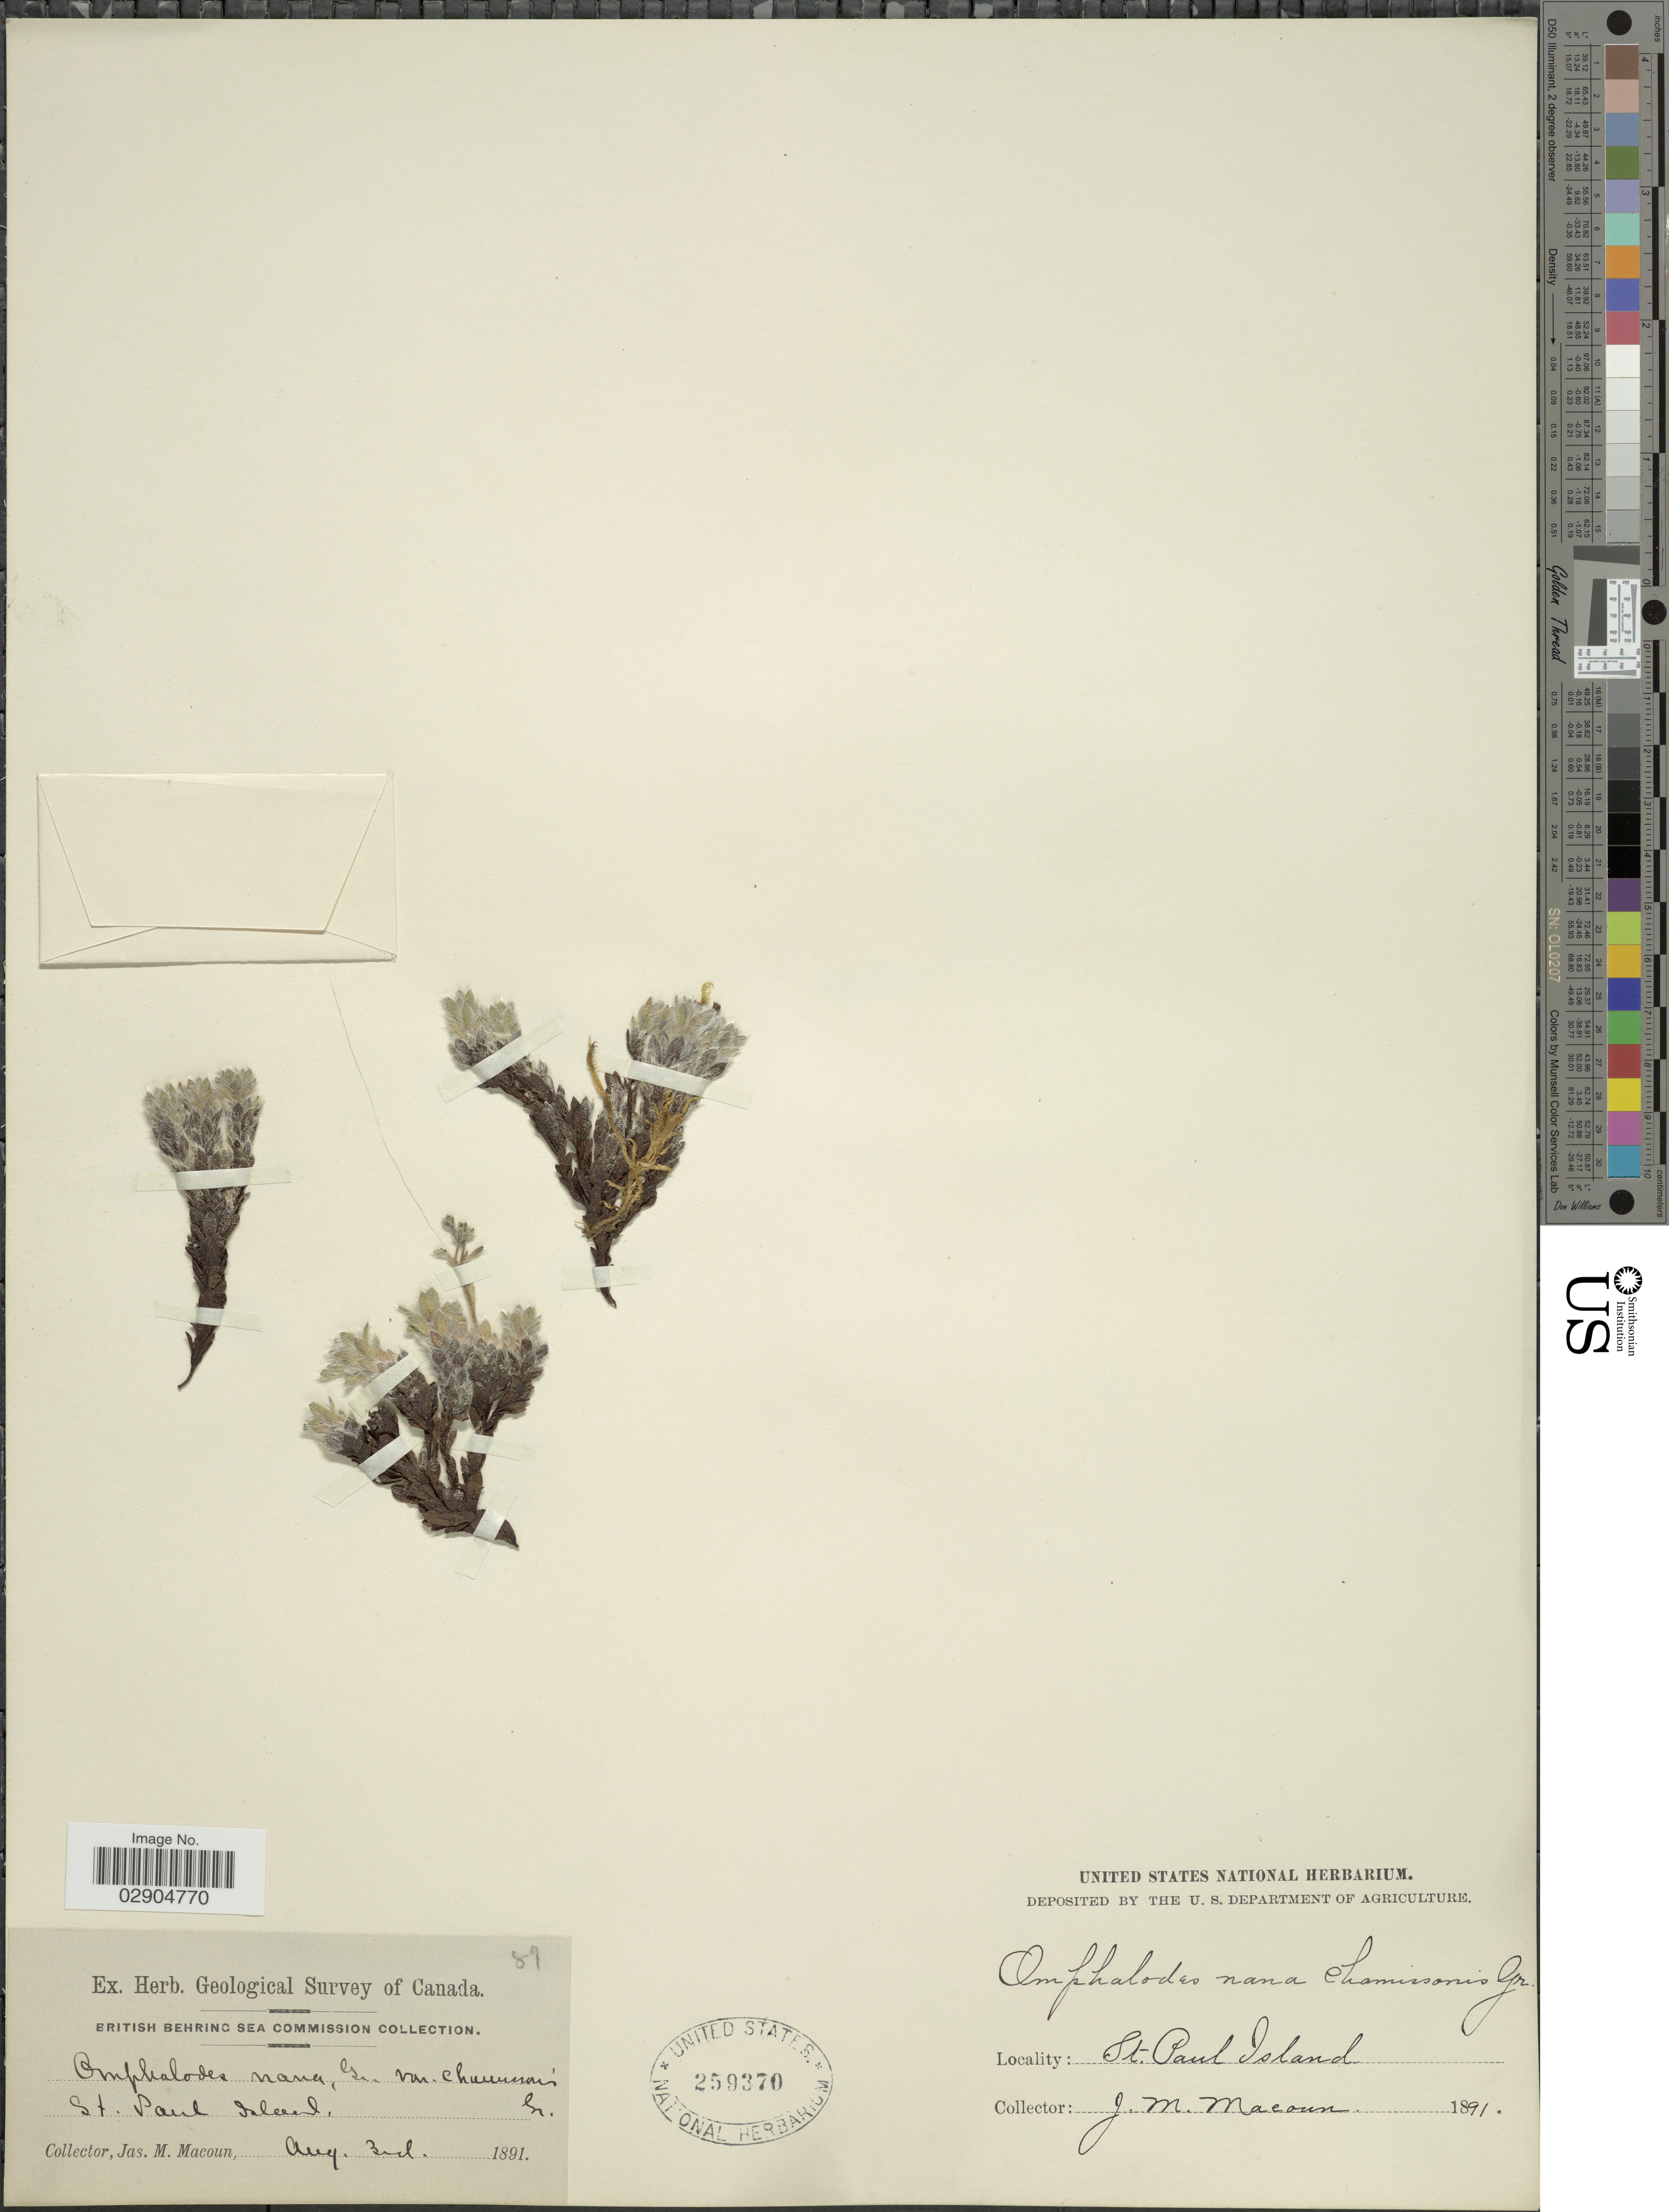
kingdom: Plantae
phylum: Tracheophyta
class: Magnoliopsida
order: Boraginales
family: Boraginaceae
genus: Eritrichium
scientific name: Eritrichium aretioides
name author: (Cham.) DC.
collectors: J. M. Macoun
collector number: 89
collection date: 1891-08-03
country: United States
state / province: Alaska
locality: St. Paul Island.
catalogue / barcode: US 259370